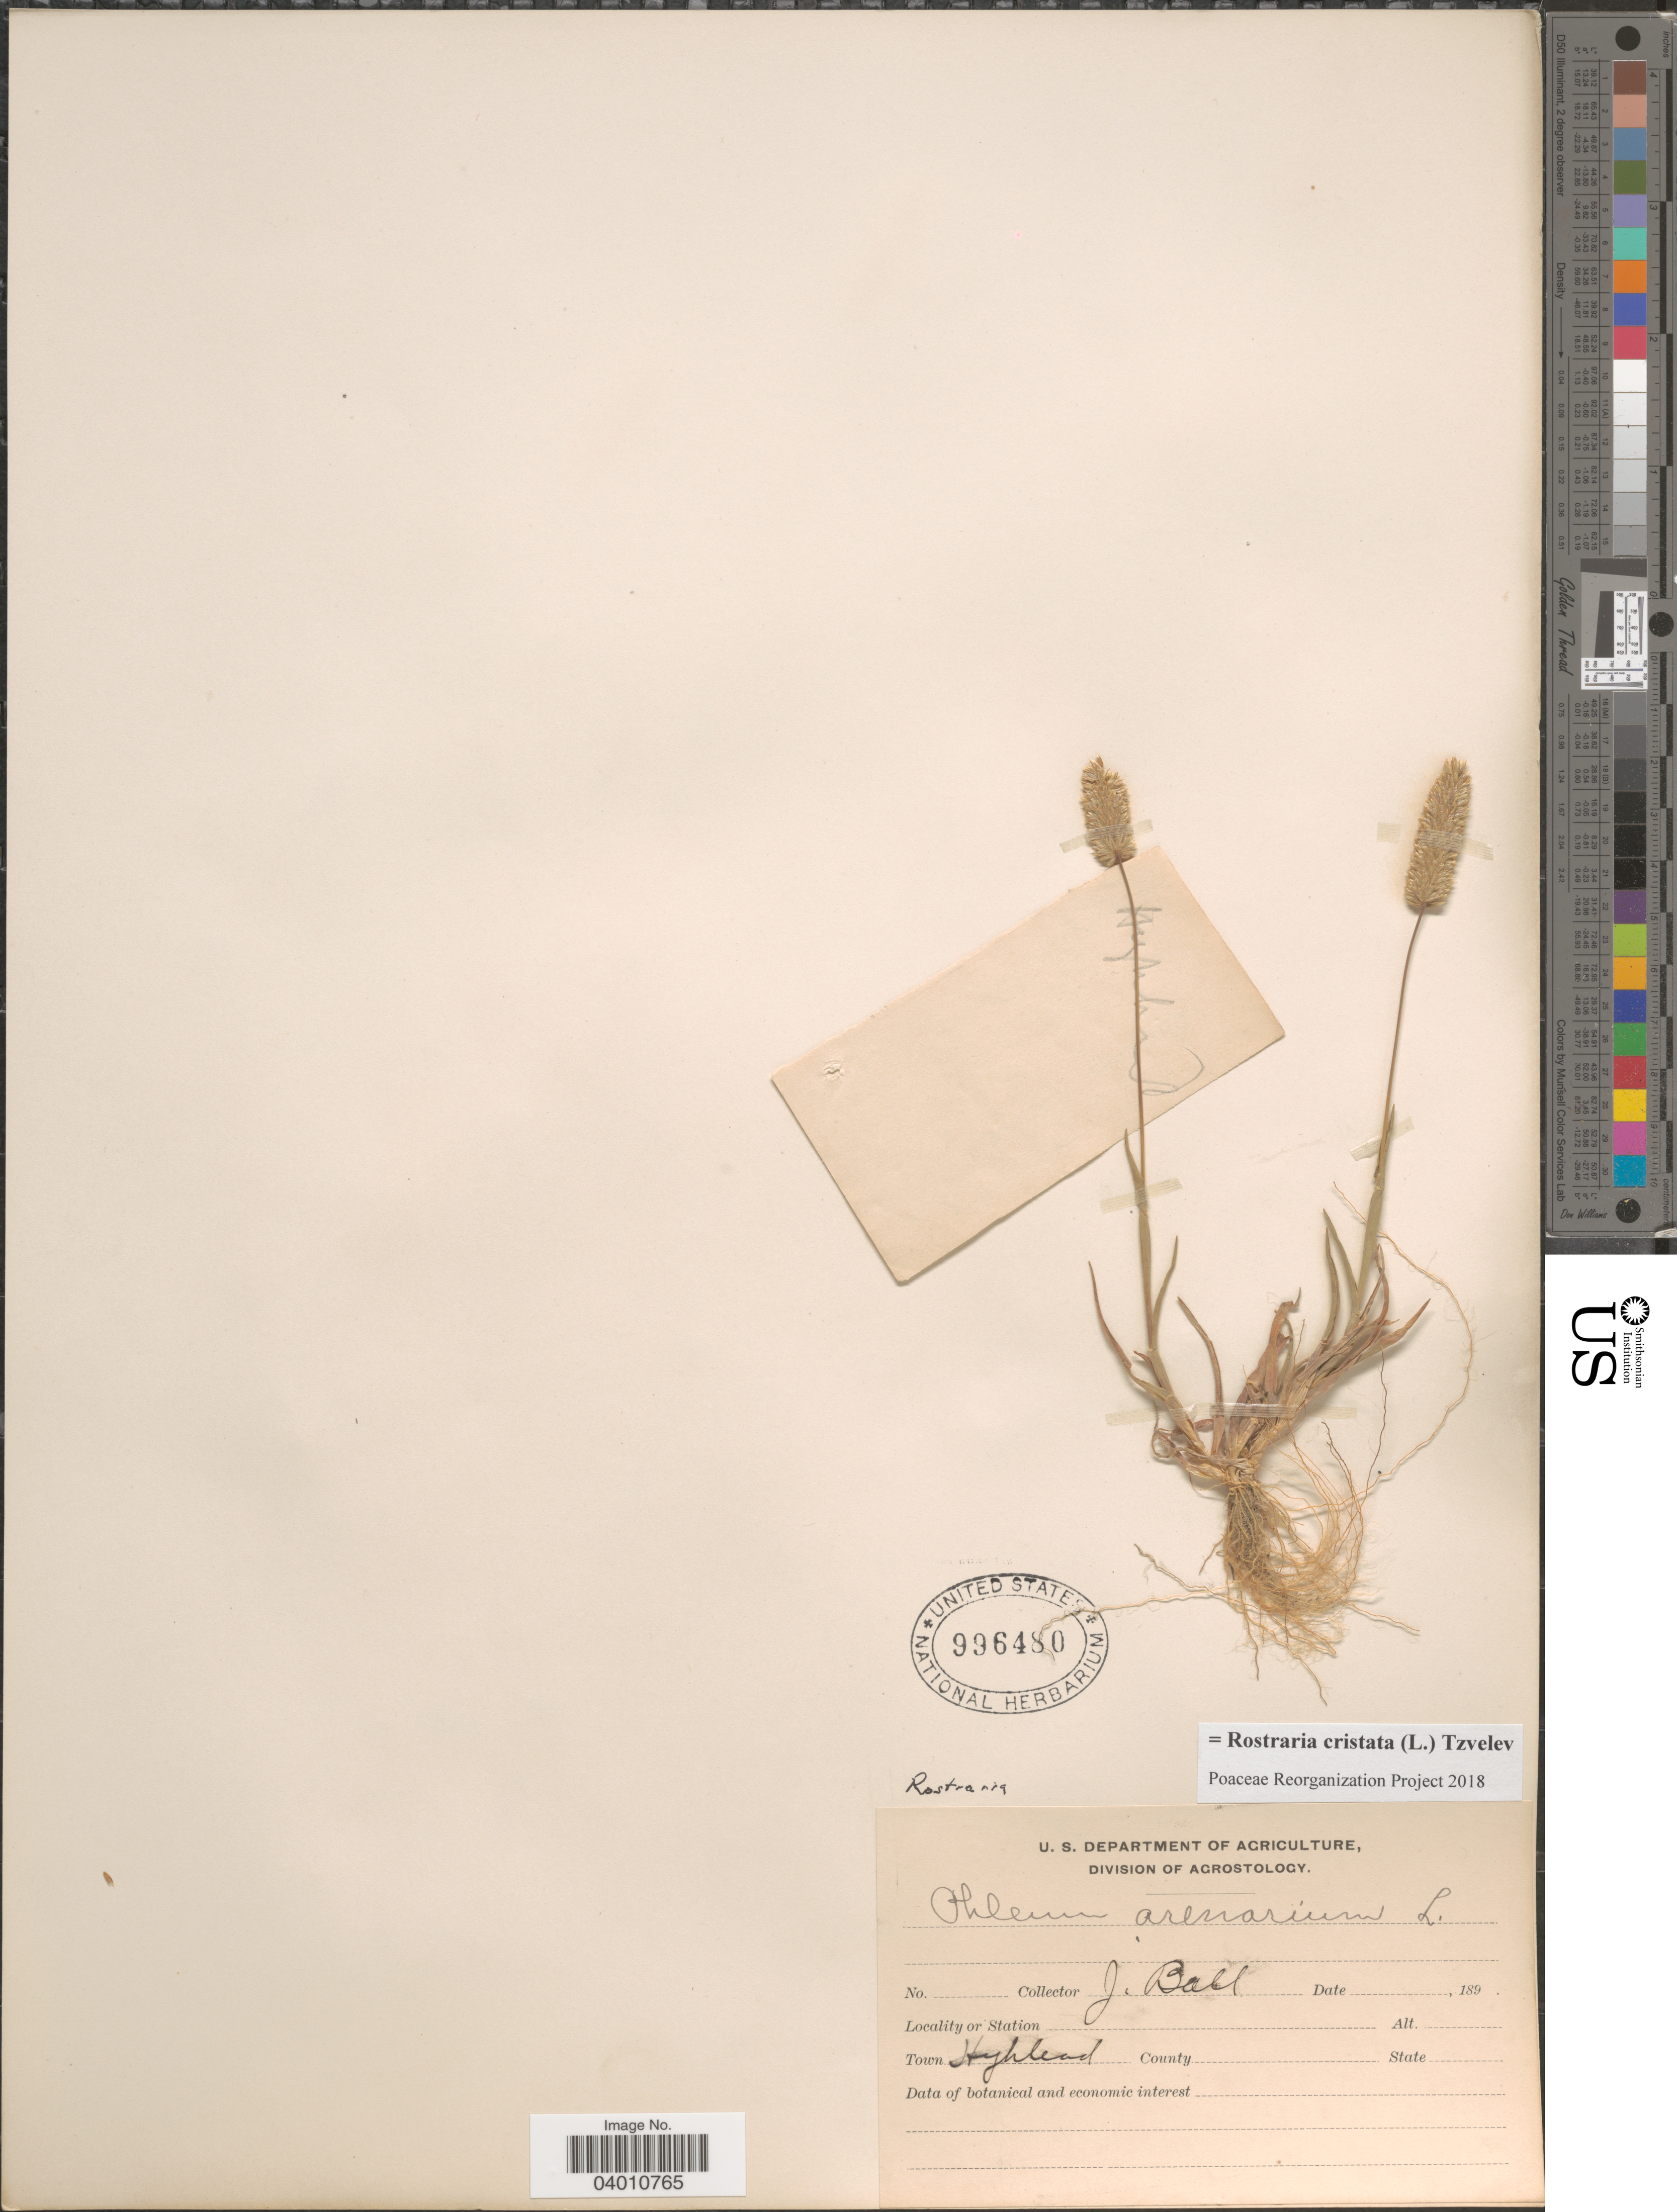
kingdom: Plantae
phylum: Tracheophyta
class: Liliopsida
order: Poales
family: Poaceae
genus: Rostraria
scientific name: Rostraria cristata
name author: (L.) Tzvelev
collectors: J. Ball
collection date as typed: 189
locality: Town Hyhlead [interpreted].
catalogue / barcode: US 996480